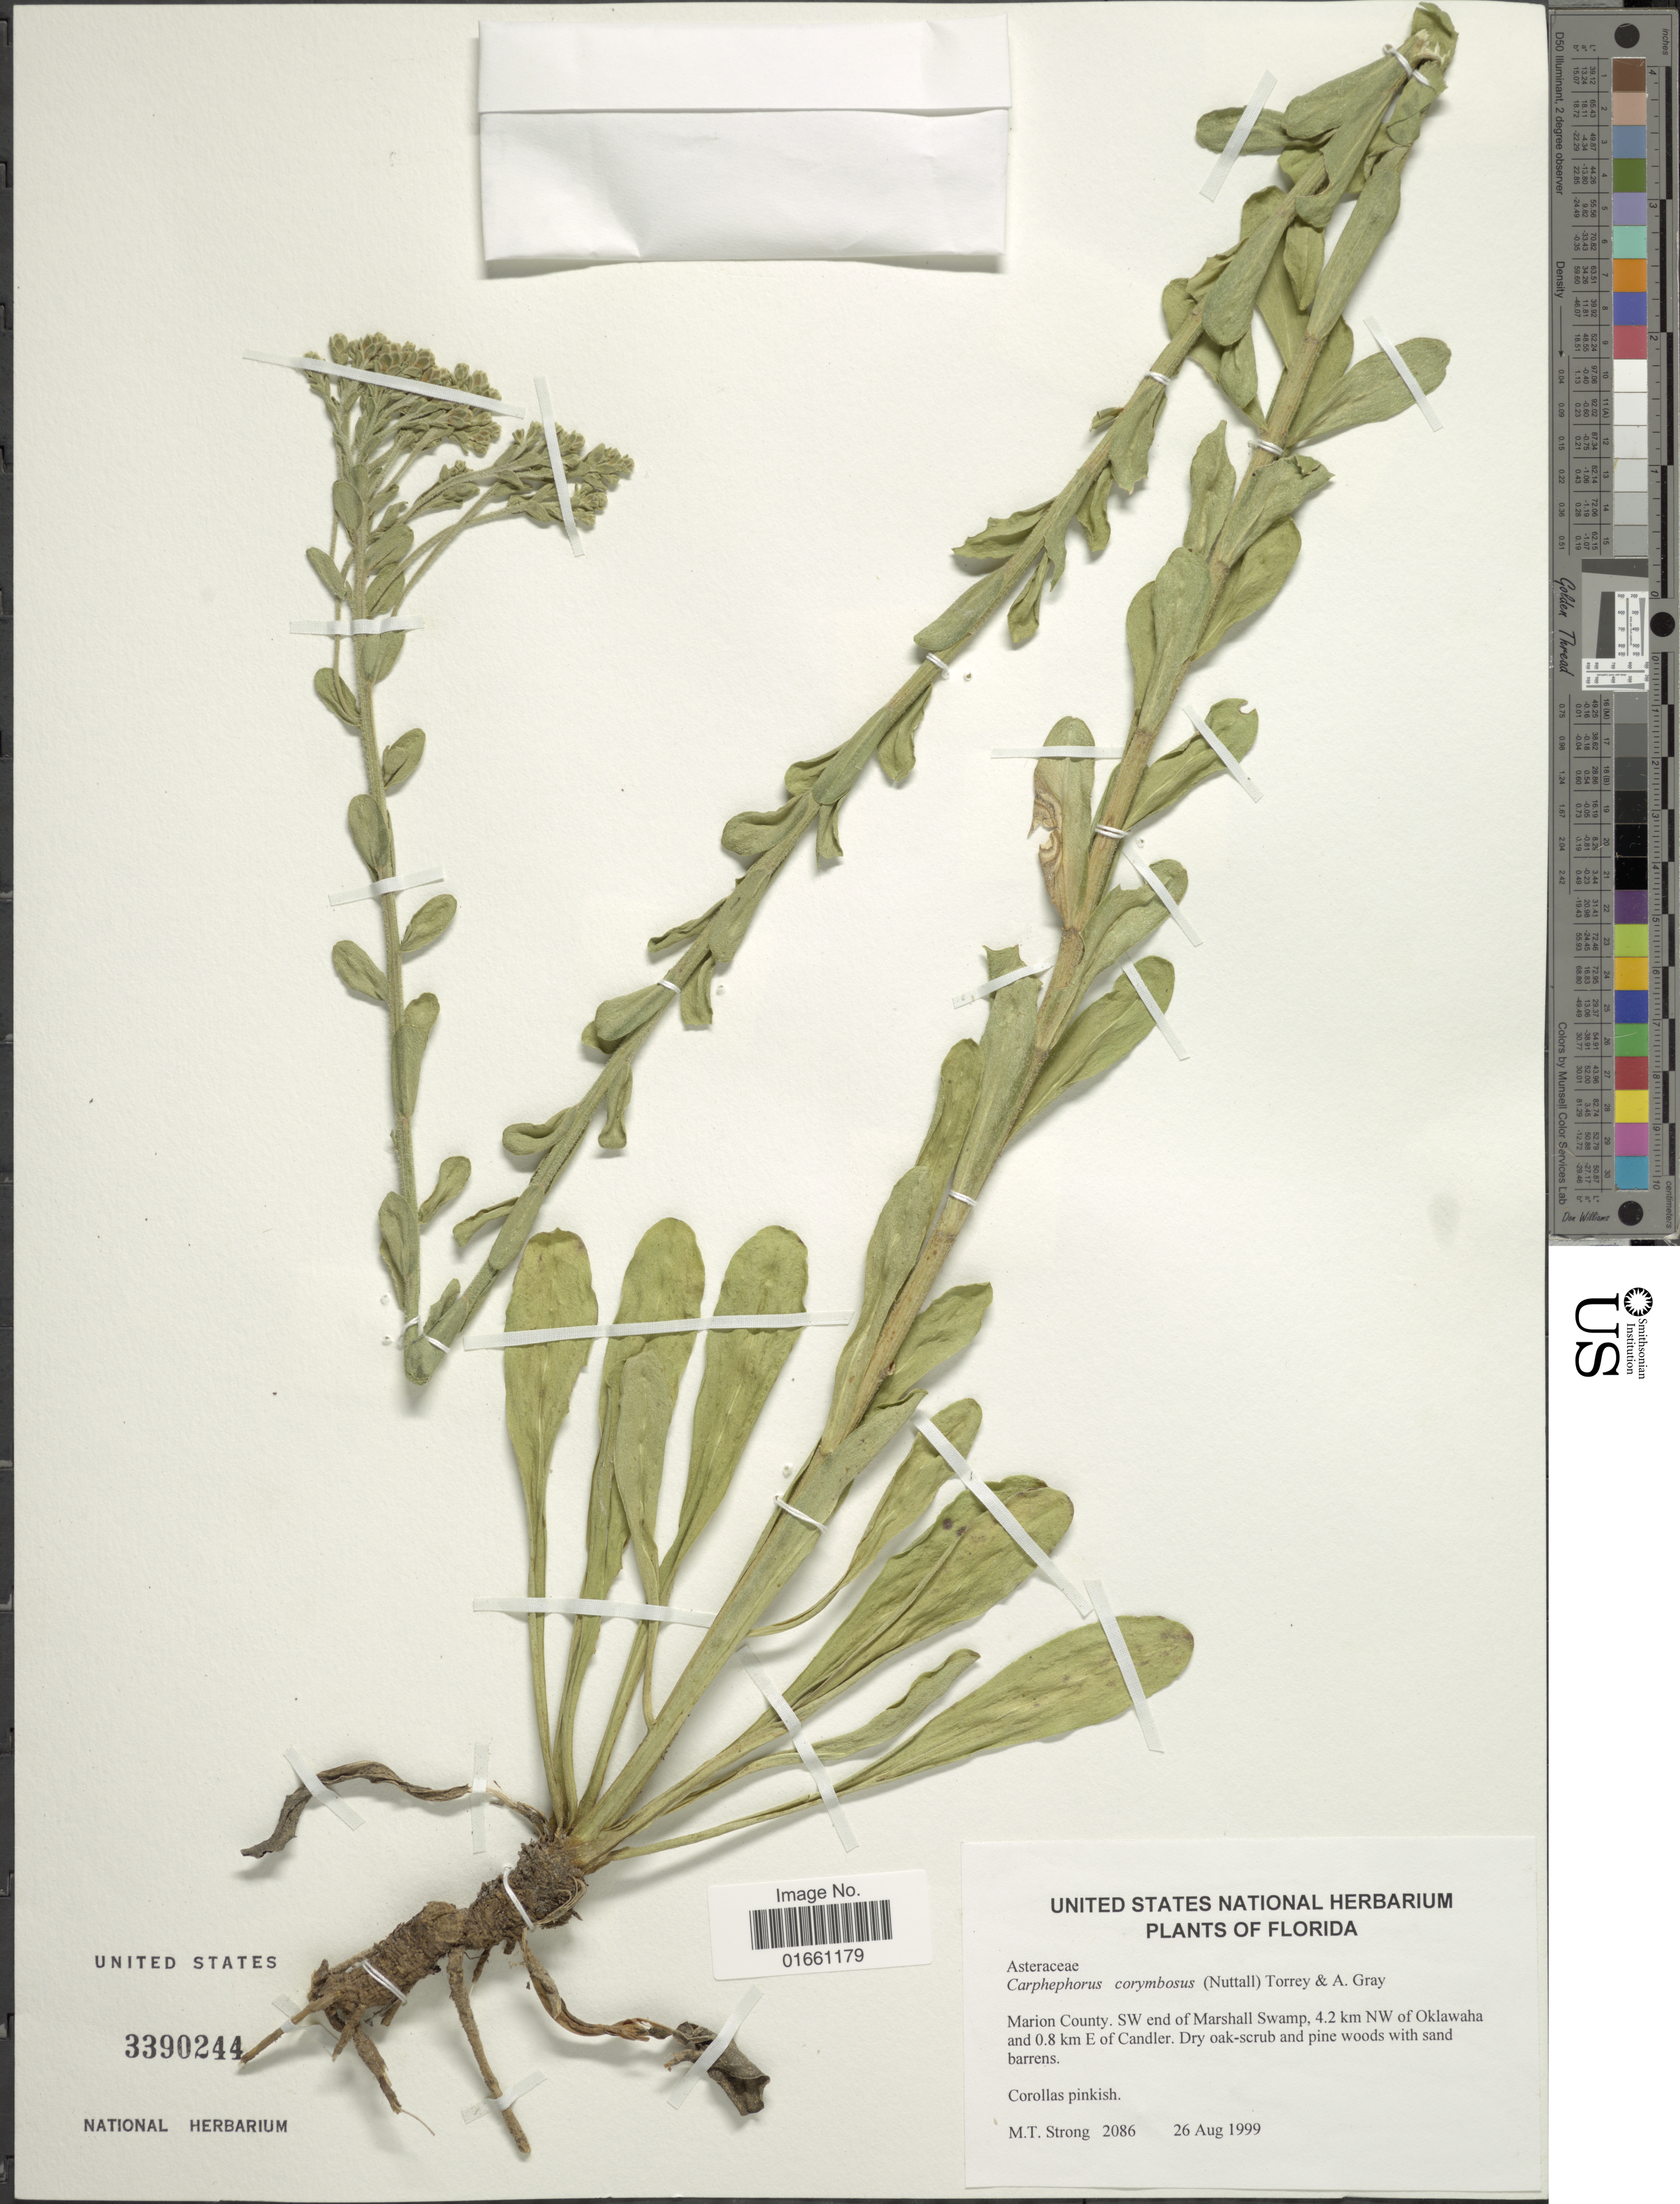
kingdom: Plantae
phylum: Tracheophyta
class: Magnoliopsida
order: Asterales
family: Asteraceae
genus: Carphephorus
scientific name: Carphephorus corymbosus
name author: (Nutt.) Torr. & A. Gray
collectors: M. T. Strong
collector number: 2086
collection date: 1999-08-26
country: United States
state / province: Florida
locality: Marion County: SW end of Marshall Swamp, 4.2 km NW Of Oklawaha and 0.8 km E of Candler.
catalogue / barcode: US 3390244